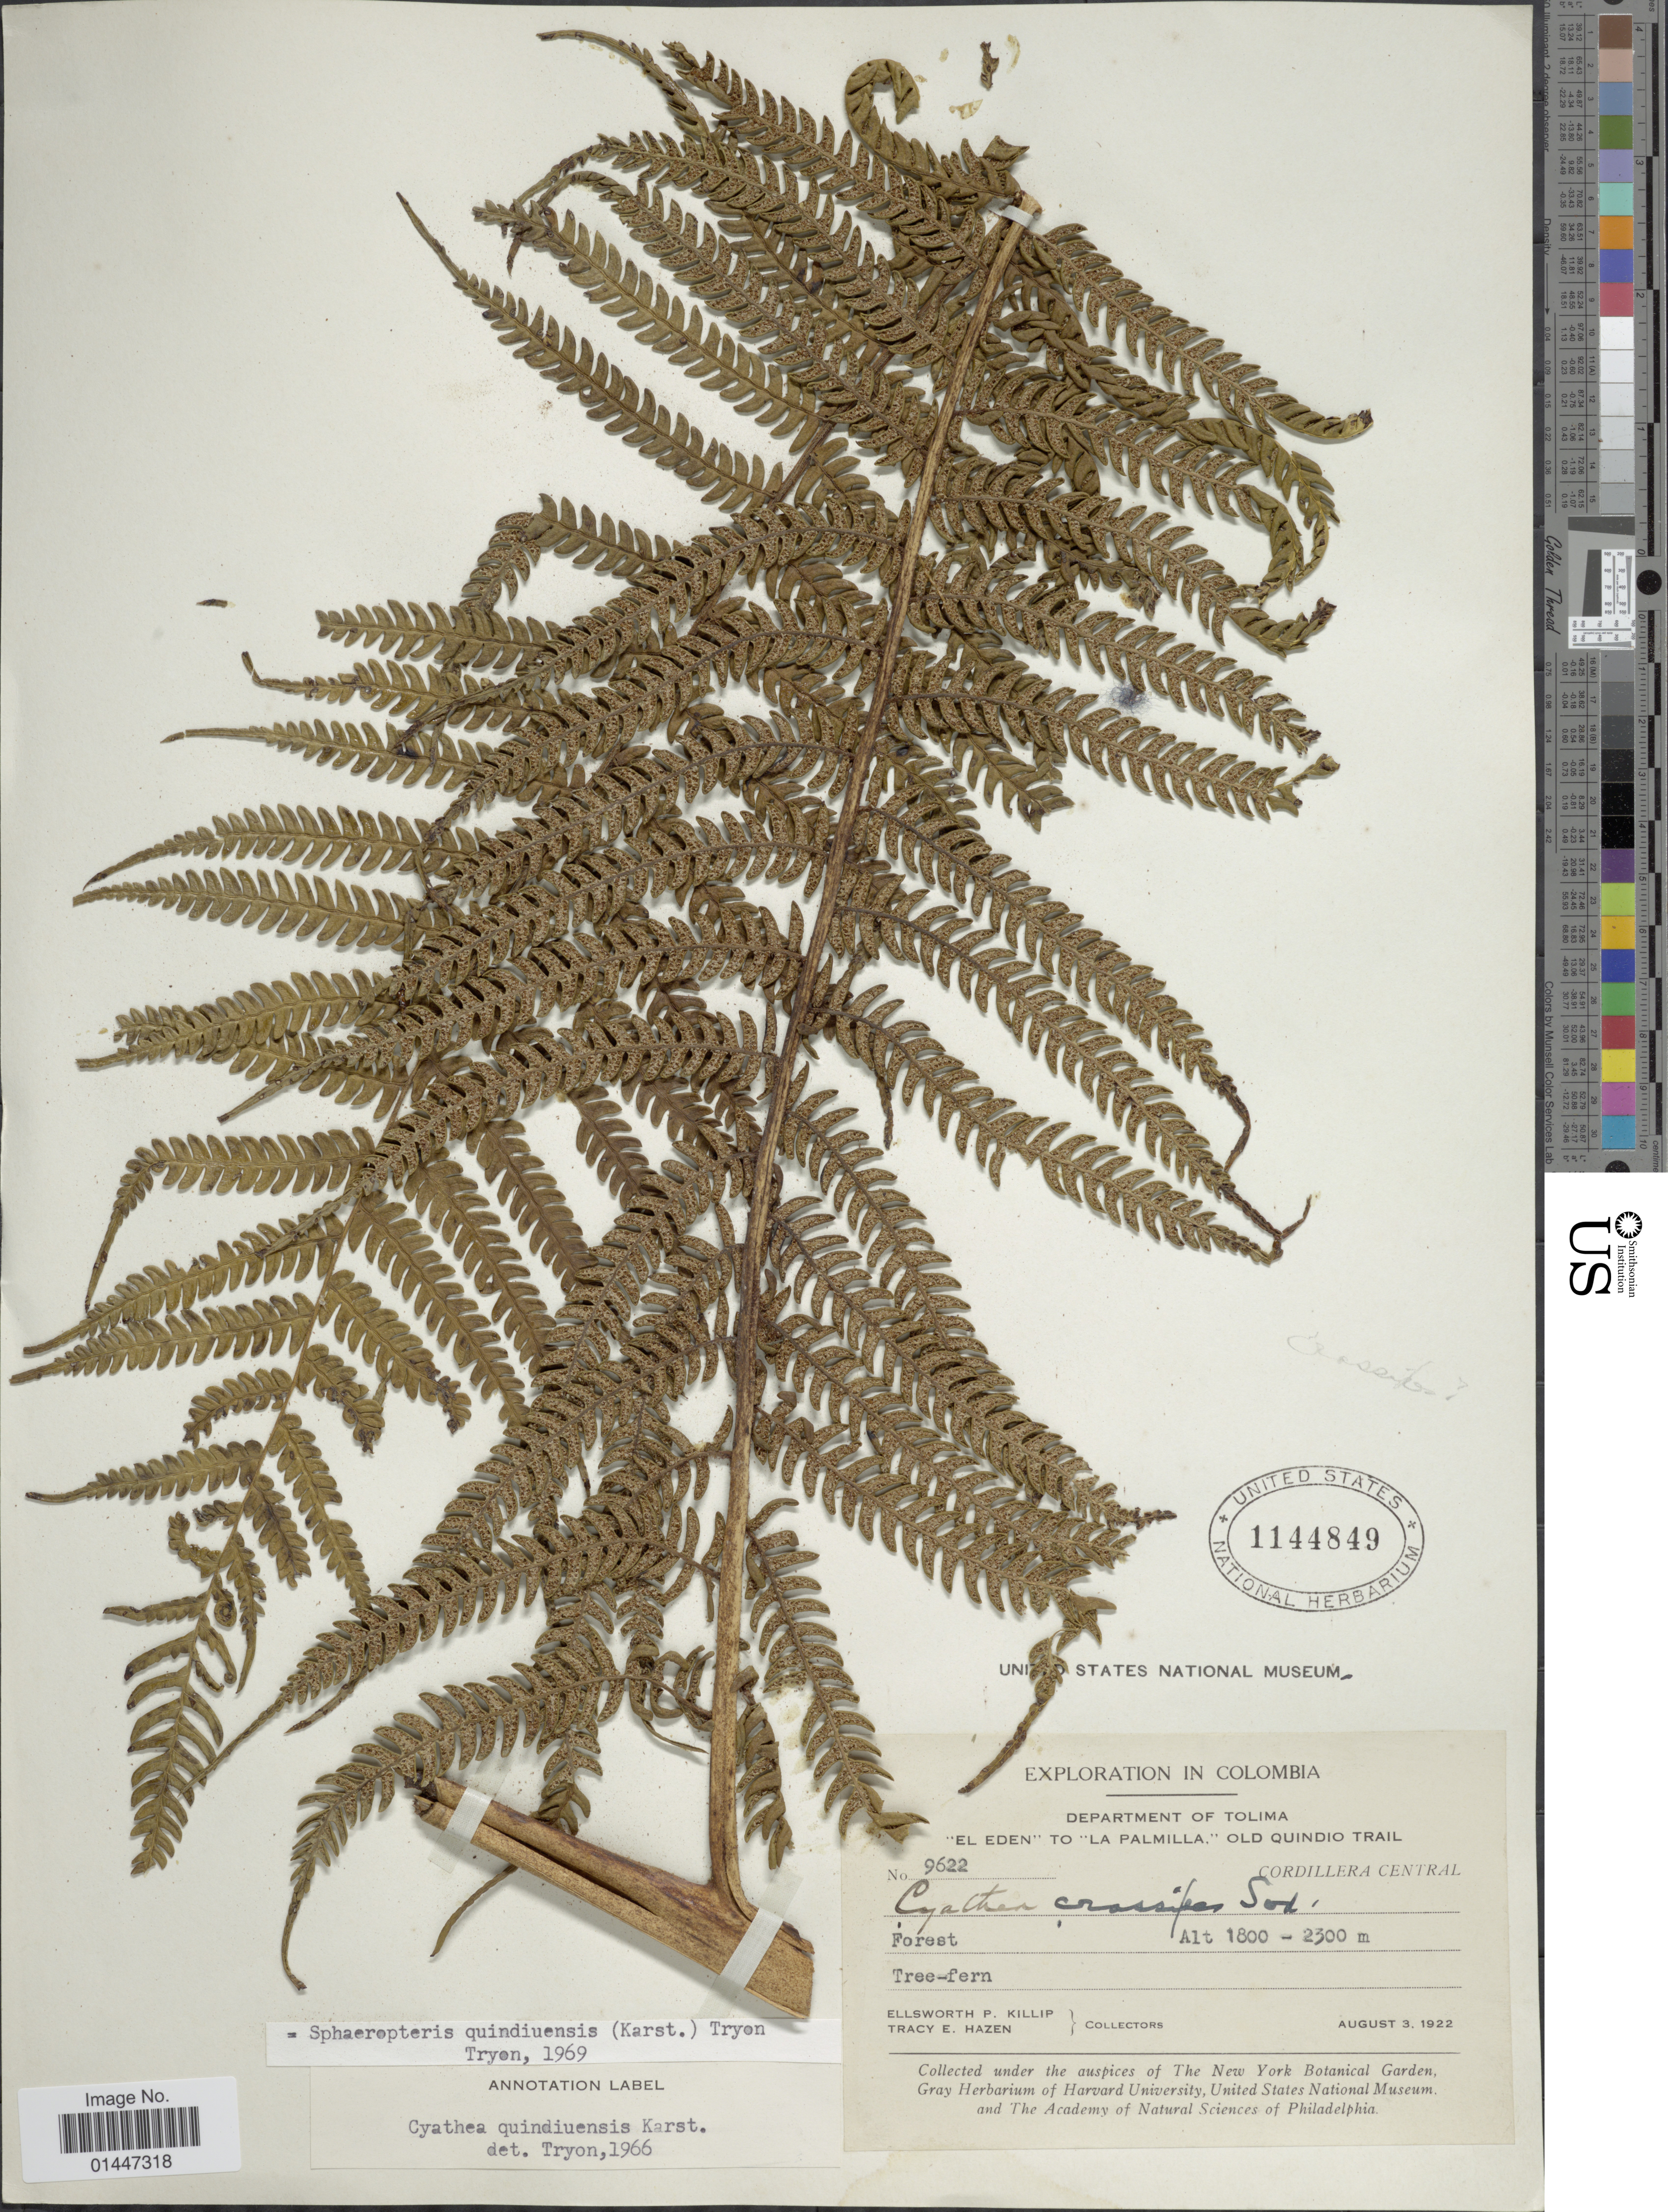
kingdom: Plantae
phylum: Tracheophyta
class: Polypodiopsida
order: Cyatheales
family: Cyatheaceae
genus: Sphaeropteris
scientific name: Sphaeropteris quindiuensis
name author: (H. Karst.) R.M. Tryon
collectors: E. P. Killip & T. E. Hazen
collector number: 9622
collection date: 1922-08-03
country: Colombia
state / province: Tolima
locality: Department of Tolima. "El Eden" to La Palmilla. Old Quindio Trail. Cordillera Central. Forest. Tree-fern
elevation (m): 1800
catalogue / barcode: US 1144849